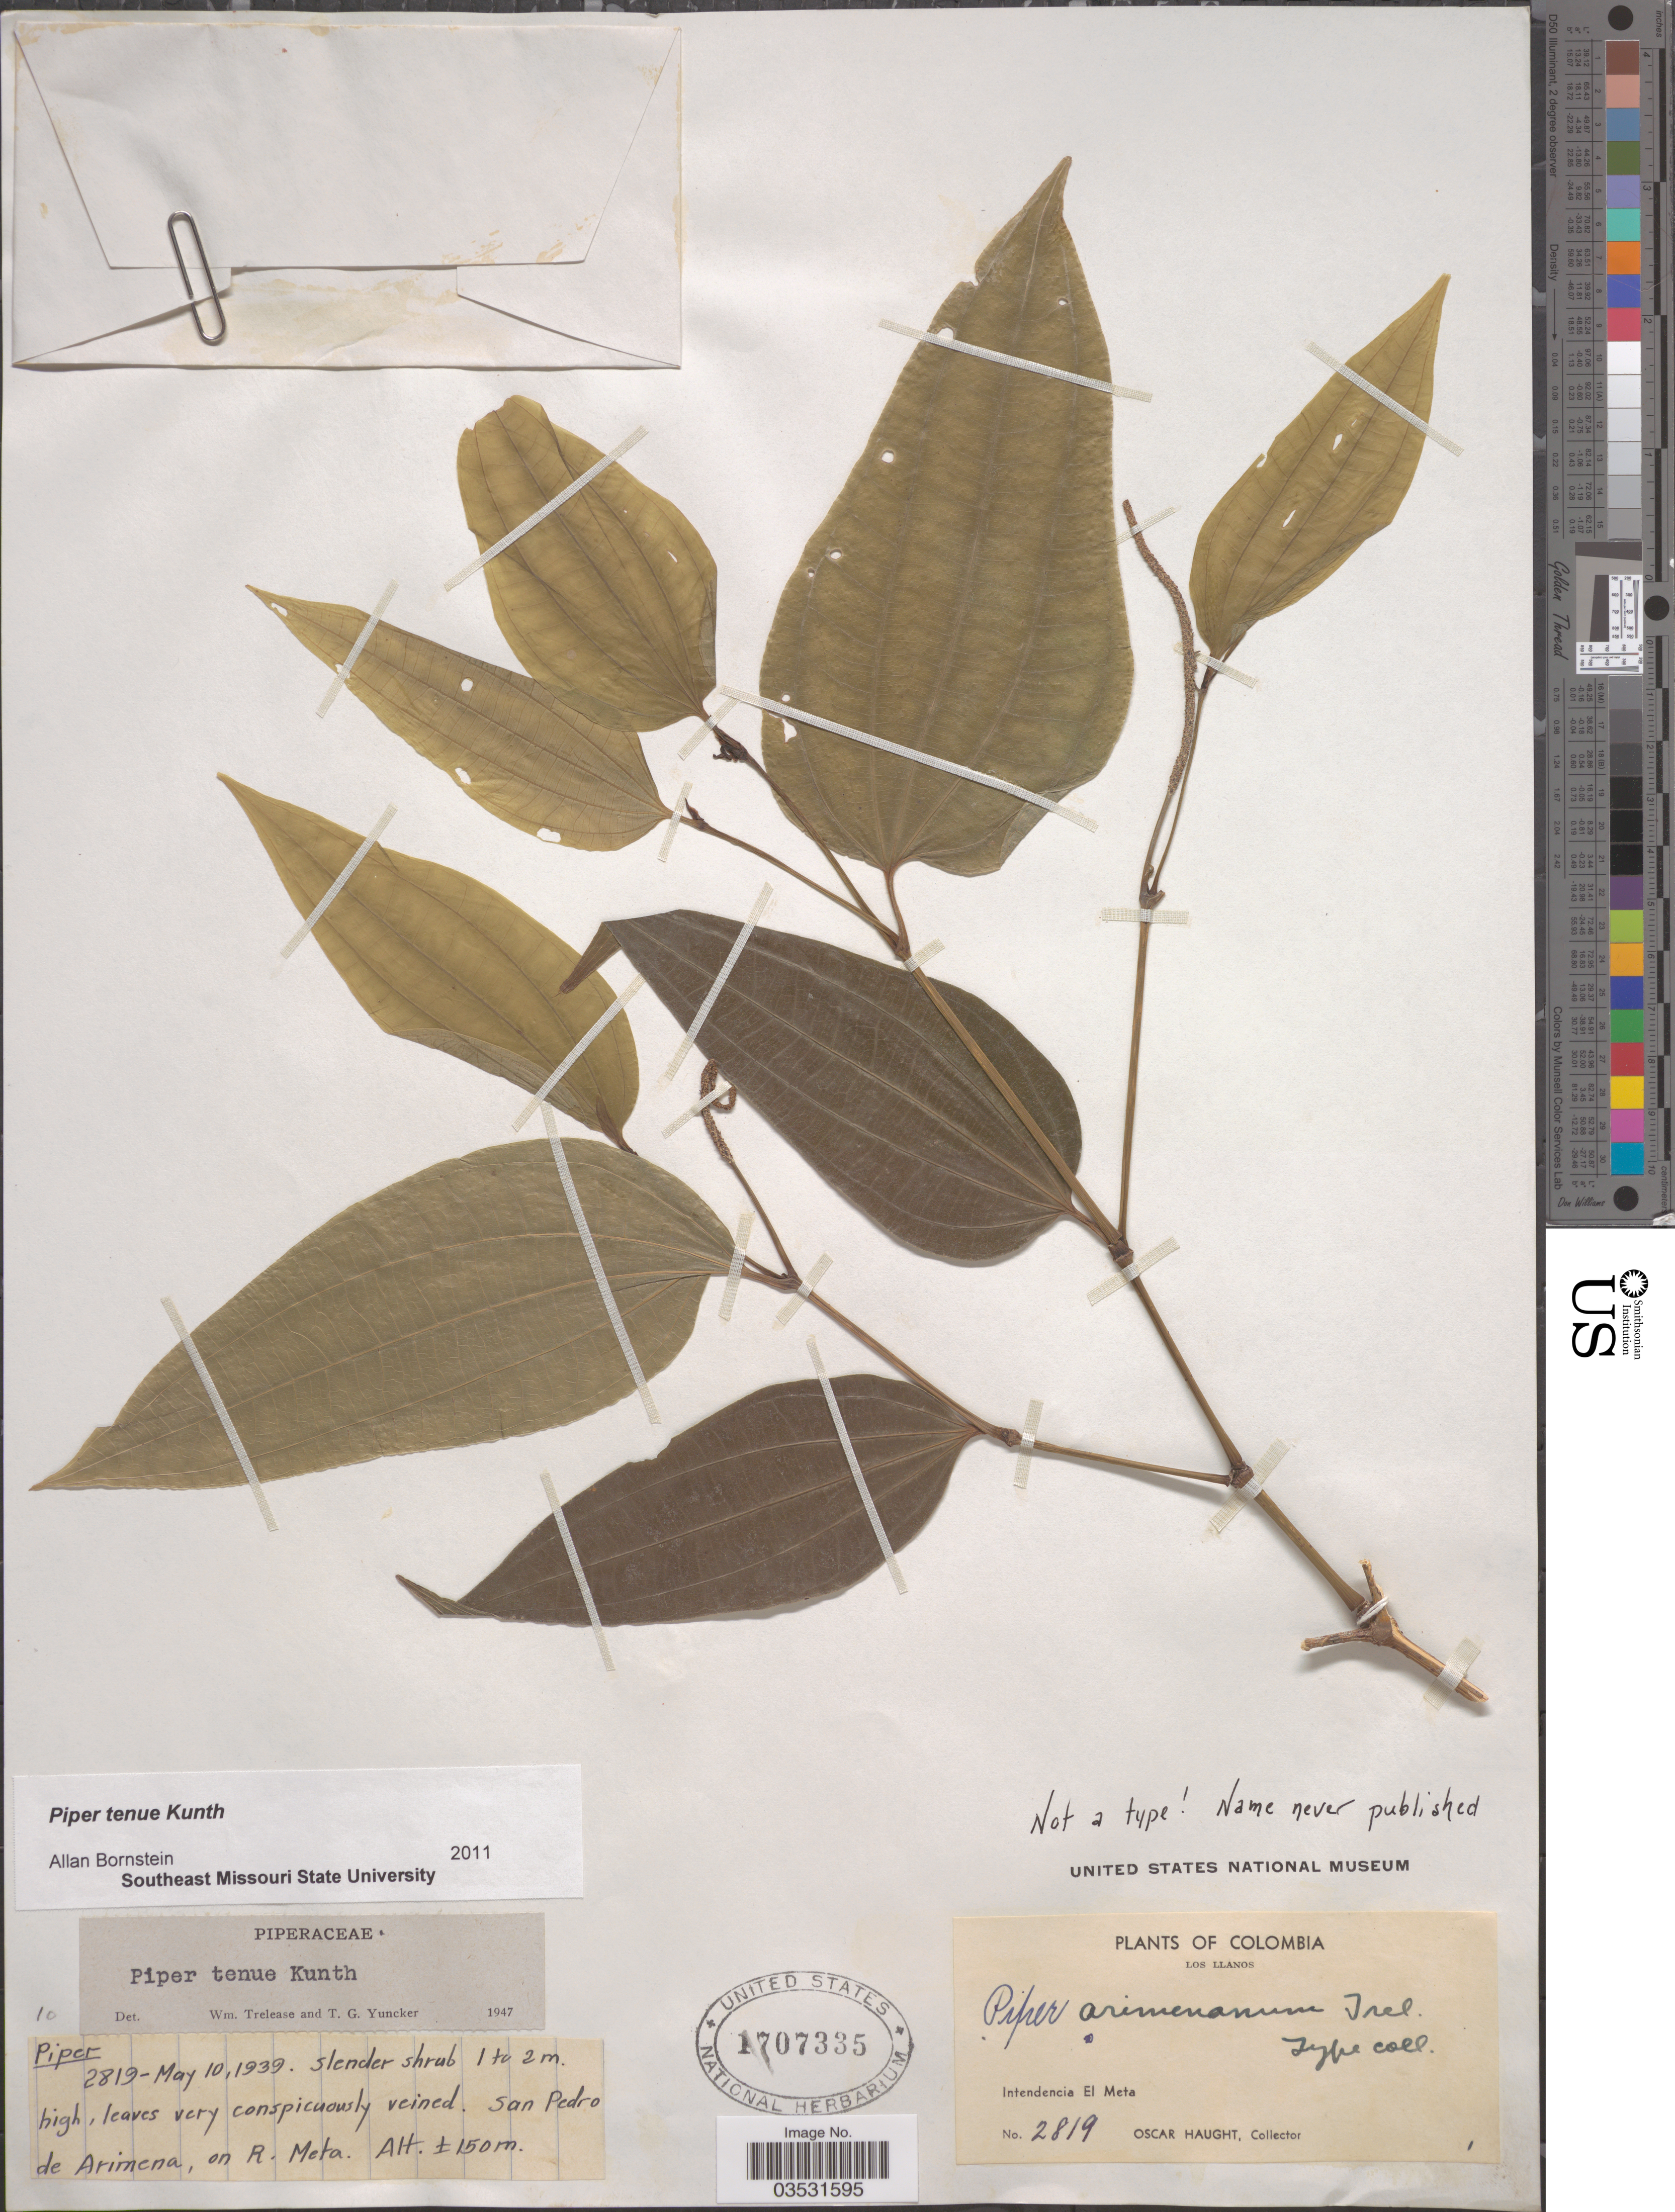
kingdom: Plantae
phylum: Tracheophyta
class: Magnoliopsida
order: Piperales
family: Piperaceae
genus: Piper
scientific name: Piper tenue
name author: Kunth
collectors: O. L. Haught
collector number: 2819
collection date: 1939-05-10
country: Colombia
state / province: Meta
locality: Los Llanos. Intendencia El Meta. San Pedro de Arimena, on R. Meta.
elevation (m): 150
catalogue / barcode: US 1707335